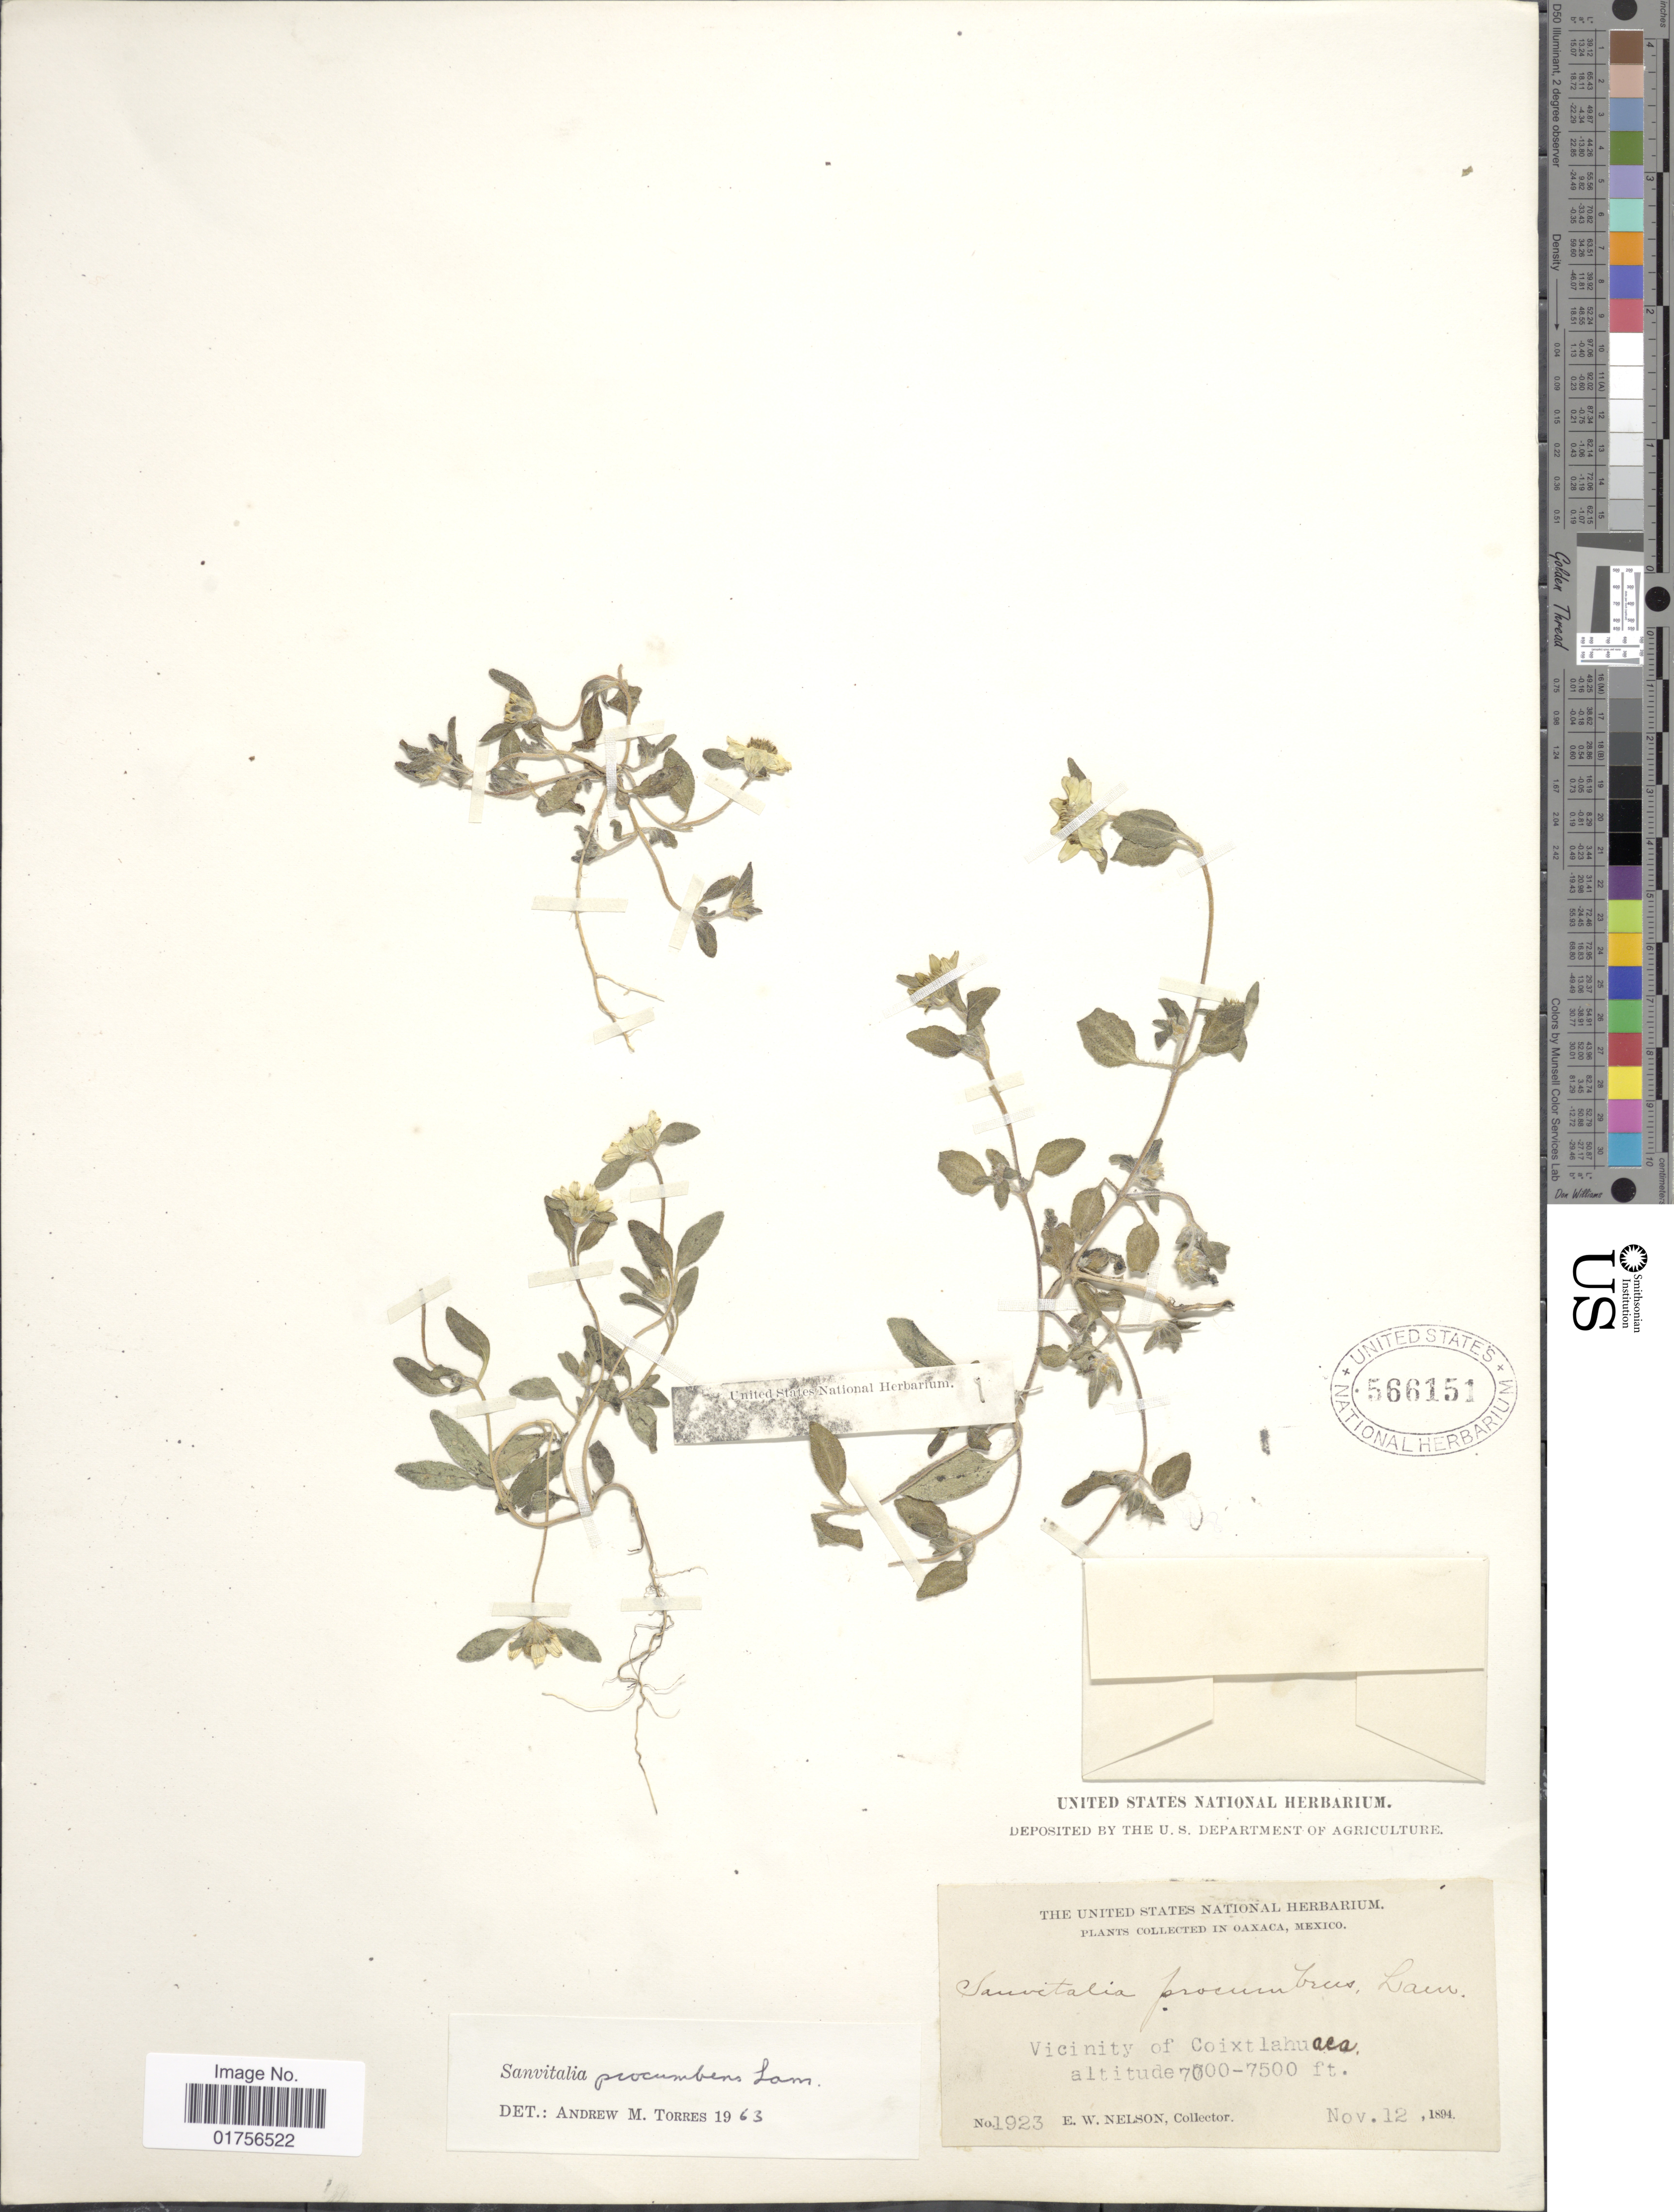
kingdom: Plantae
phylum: Tracheophyta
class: Magnoliopsida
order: Asterales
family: Asteraceae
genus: Sanvitalia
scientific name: Sanvitalia procumbens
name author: Lam.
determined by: Skibicki, Samuel V.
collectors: E. W. Nelson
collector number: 1923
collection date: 1894-01-12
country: Mexico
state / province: Oaxaca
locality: In Oaxaca, Mexico, Vicinity of Coixtlahuaca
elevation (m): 2134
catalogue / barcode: US 566151